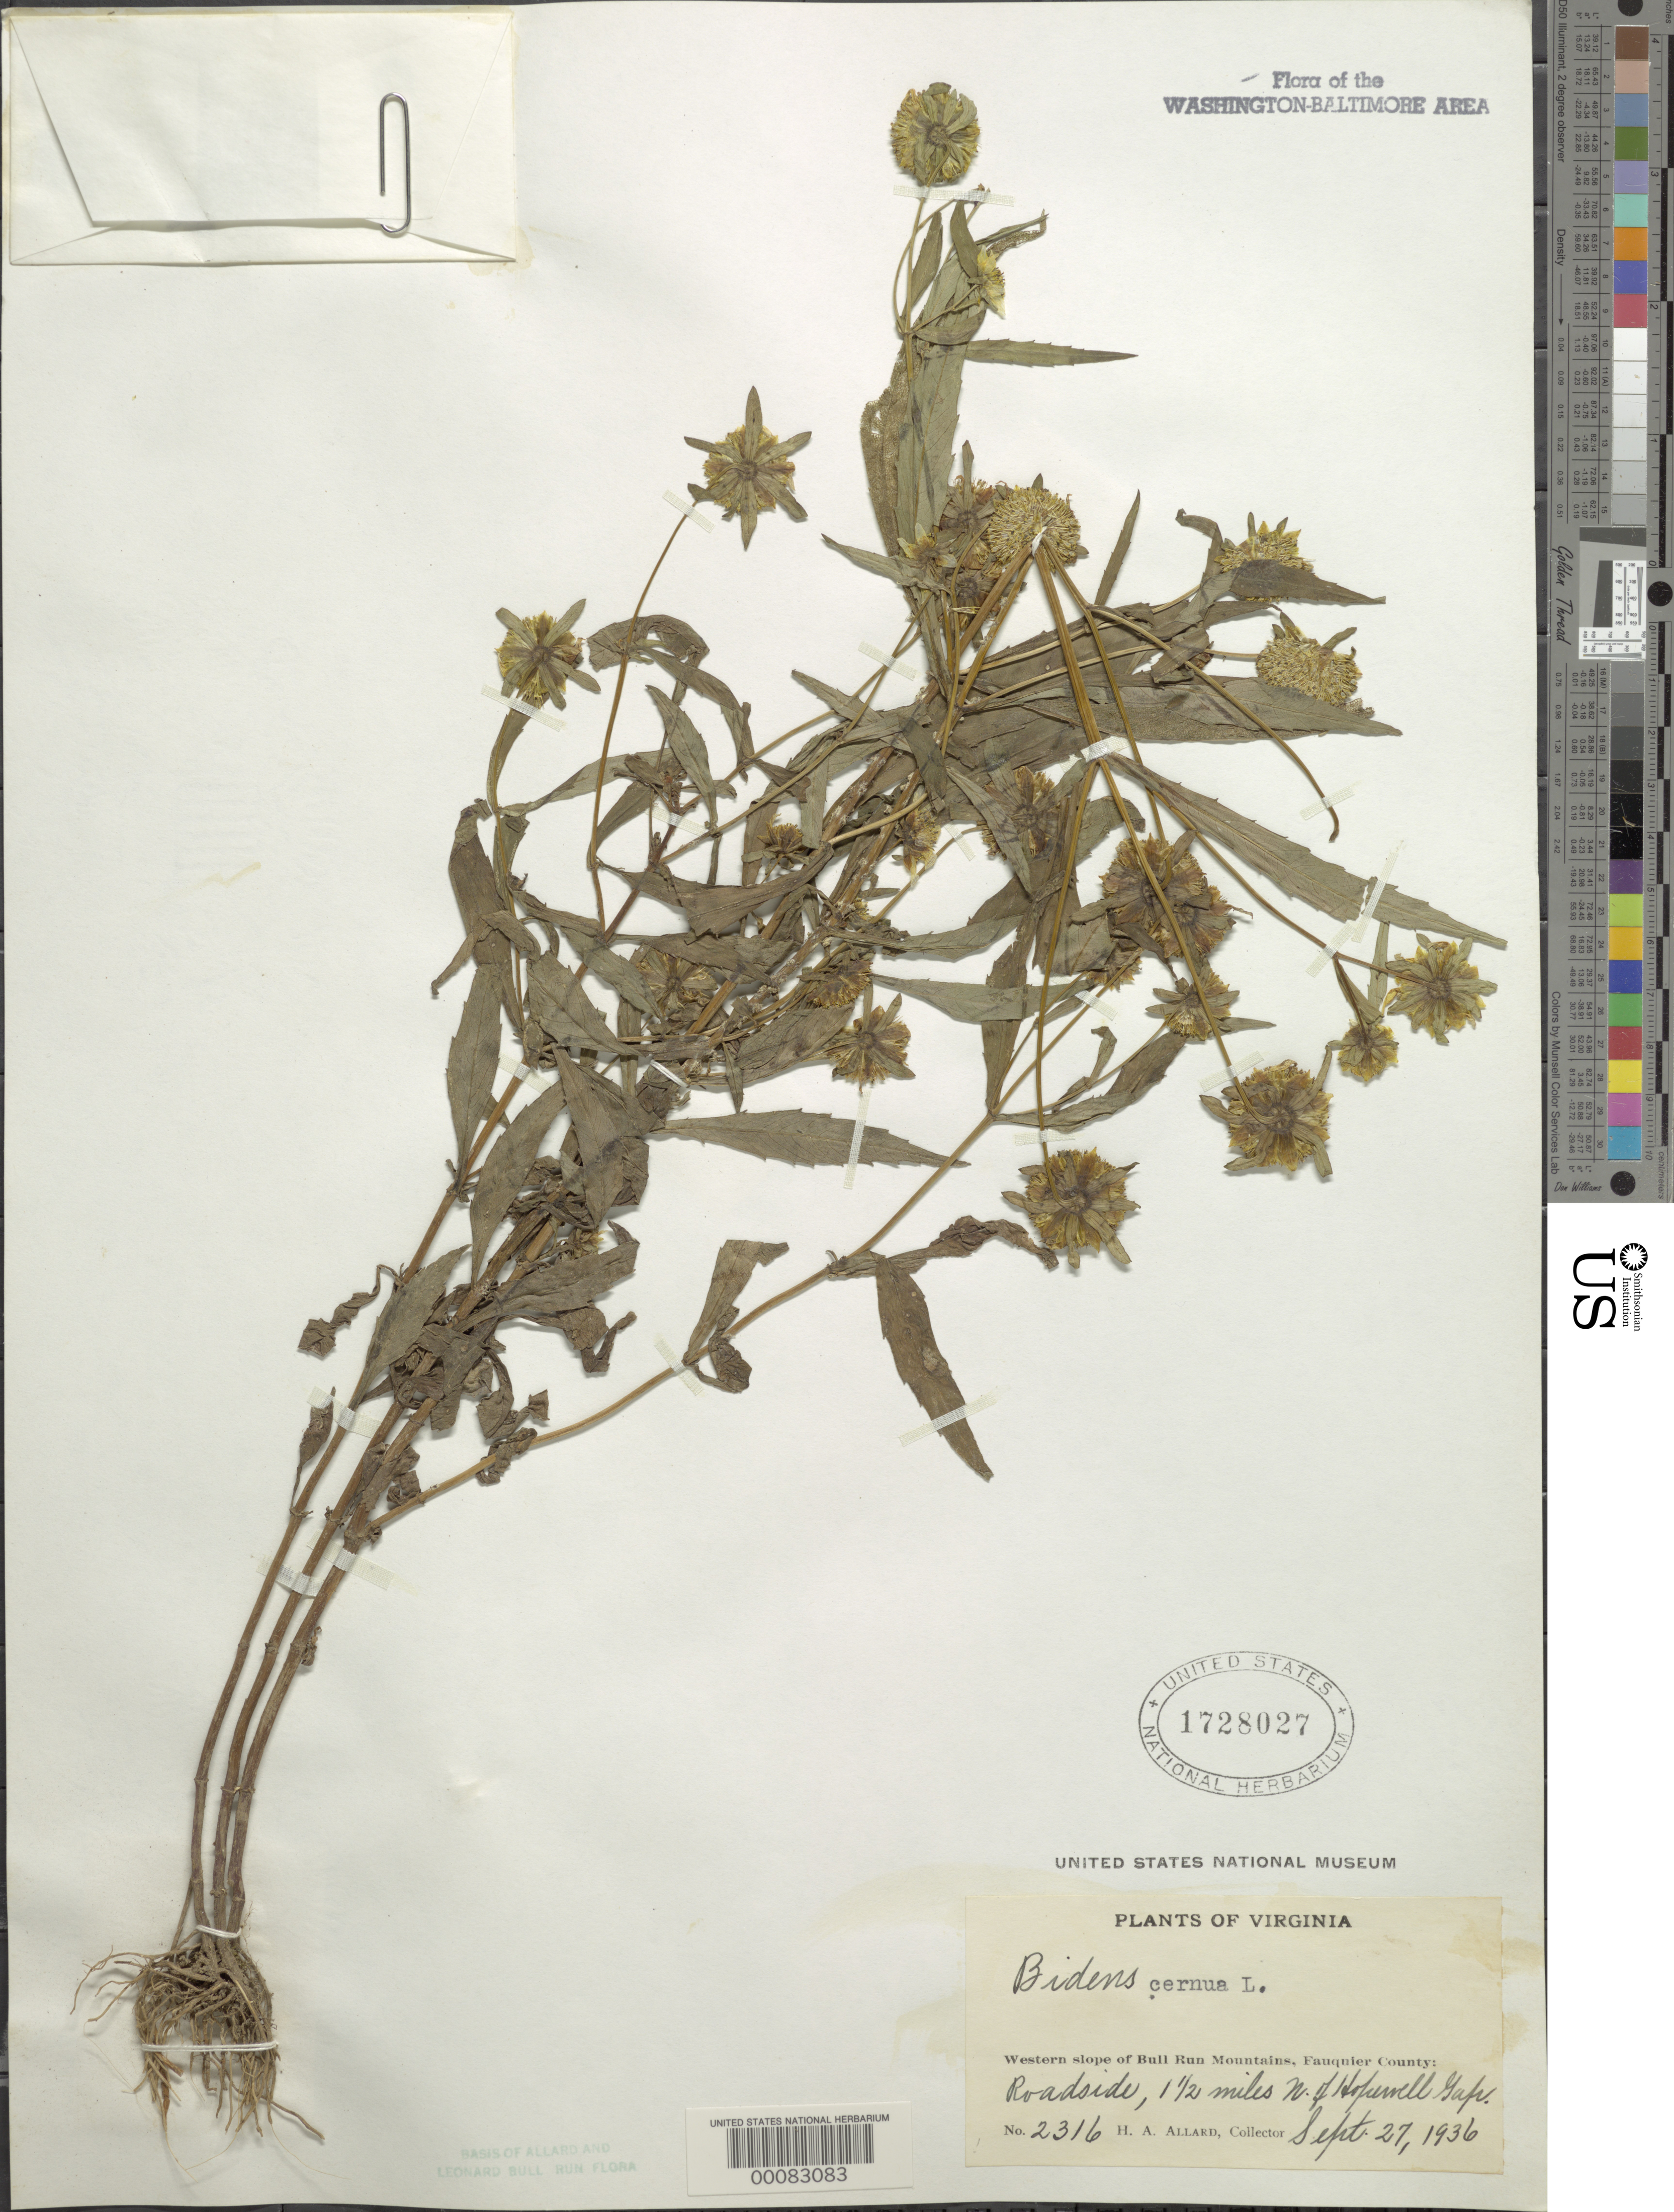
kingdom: Plantae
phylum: Tracheophyta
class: Magnoliopsida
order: Asterales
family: Asteraceae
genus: Bidens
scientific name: Bidens cernua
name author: L.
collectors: H. A. Allard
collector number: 2316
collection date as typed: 27 Sep 1936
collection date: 1936-09-27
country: United States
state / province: Virginia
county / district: Fauquier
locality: North of Hopewell Gap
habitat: Roadside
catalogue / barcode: US 1728027